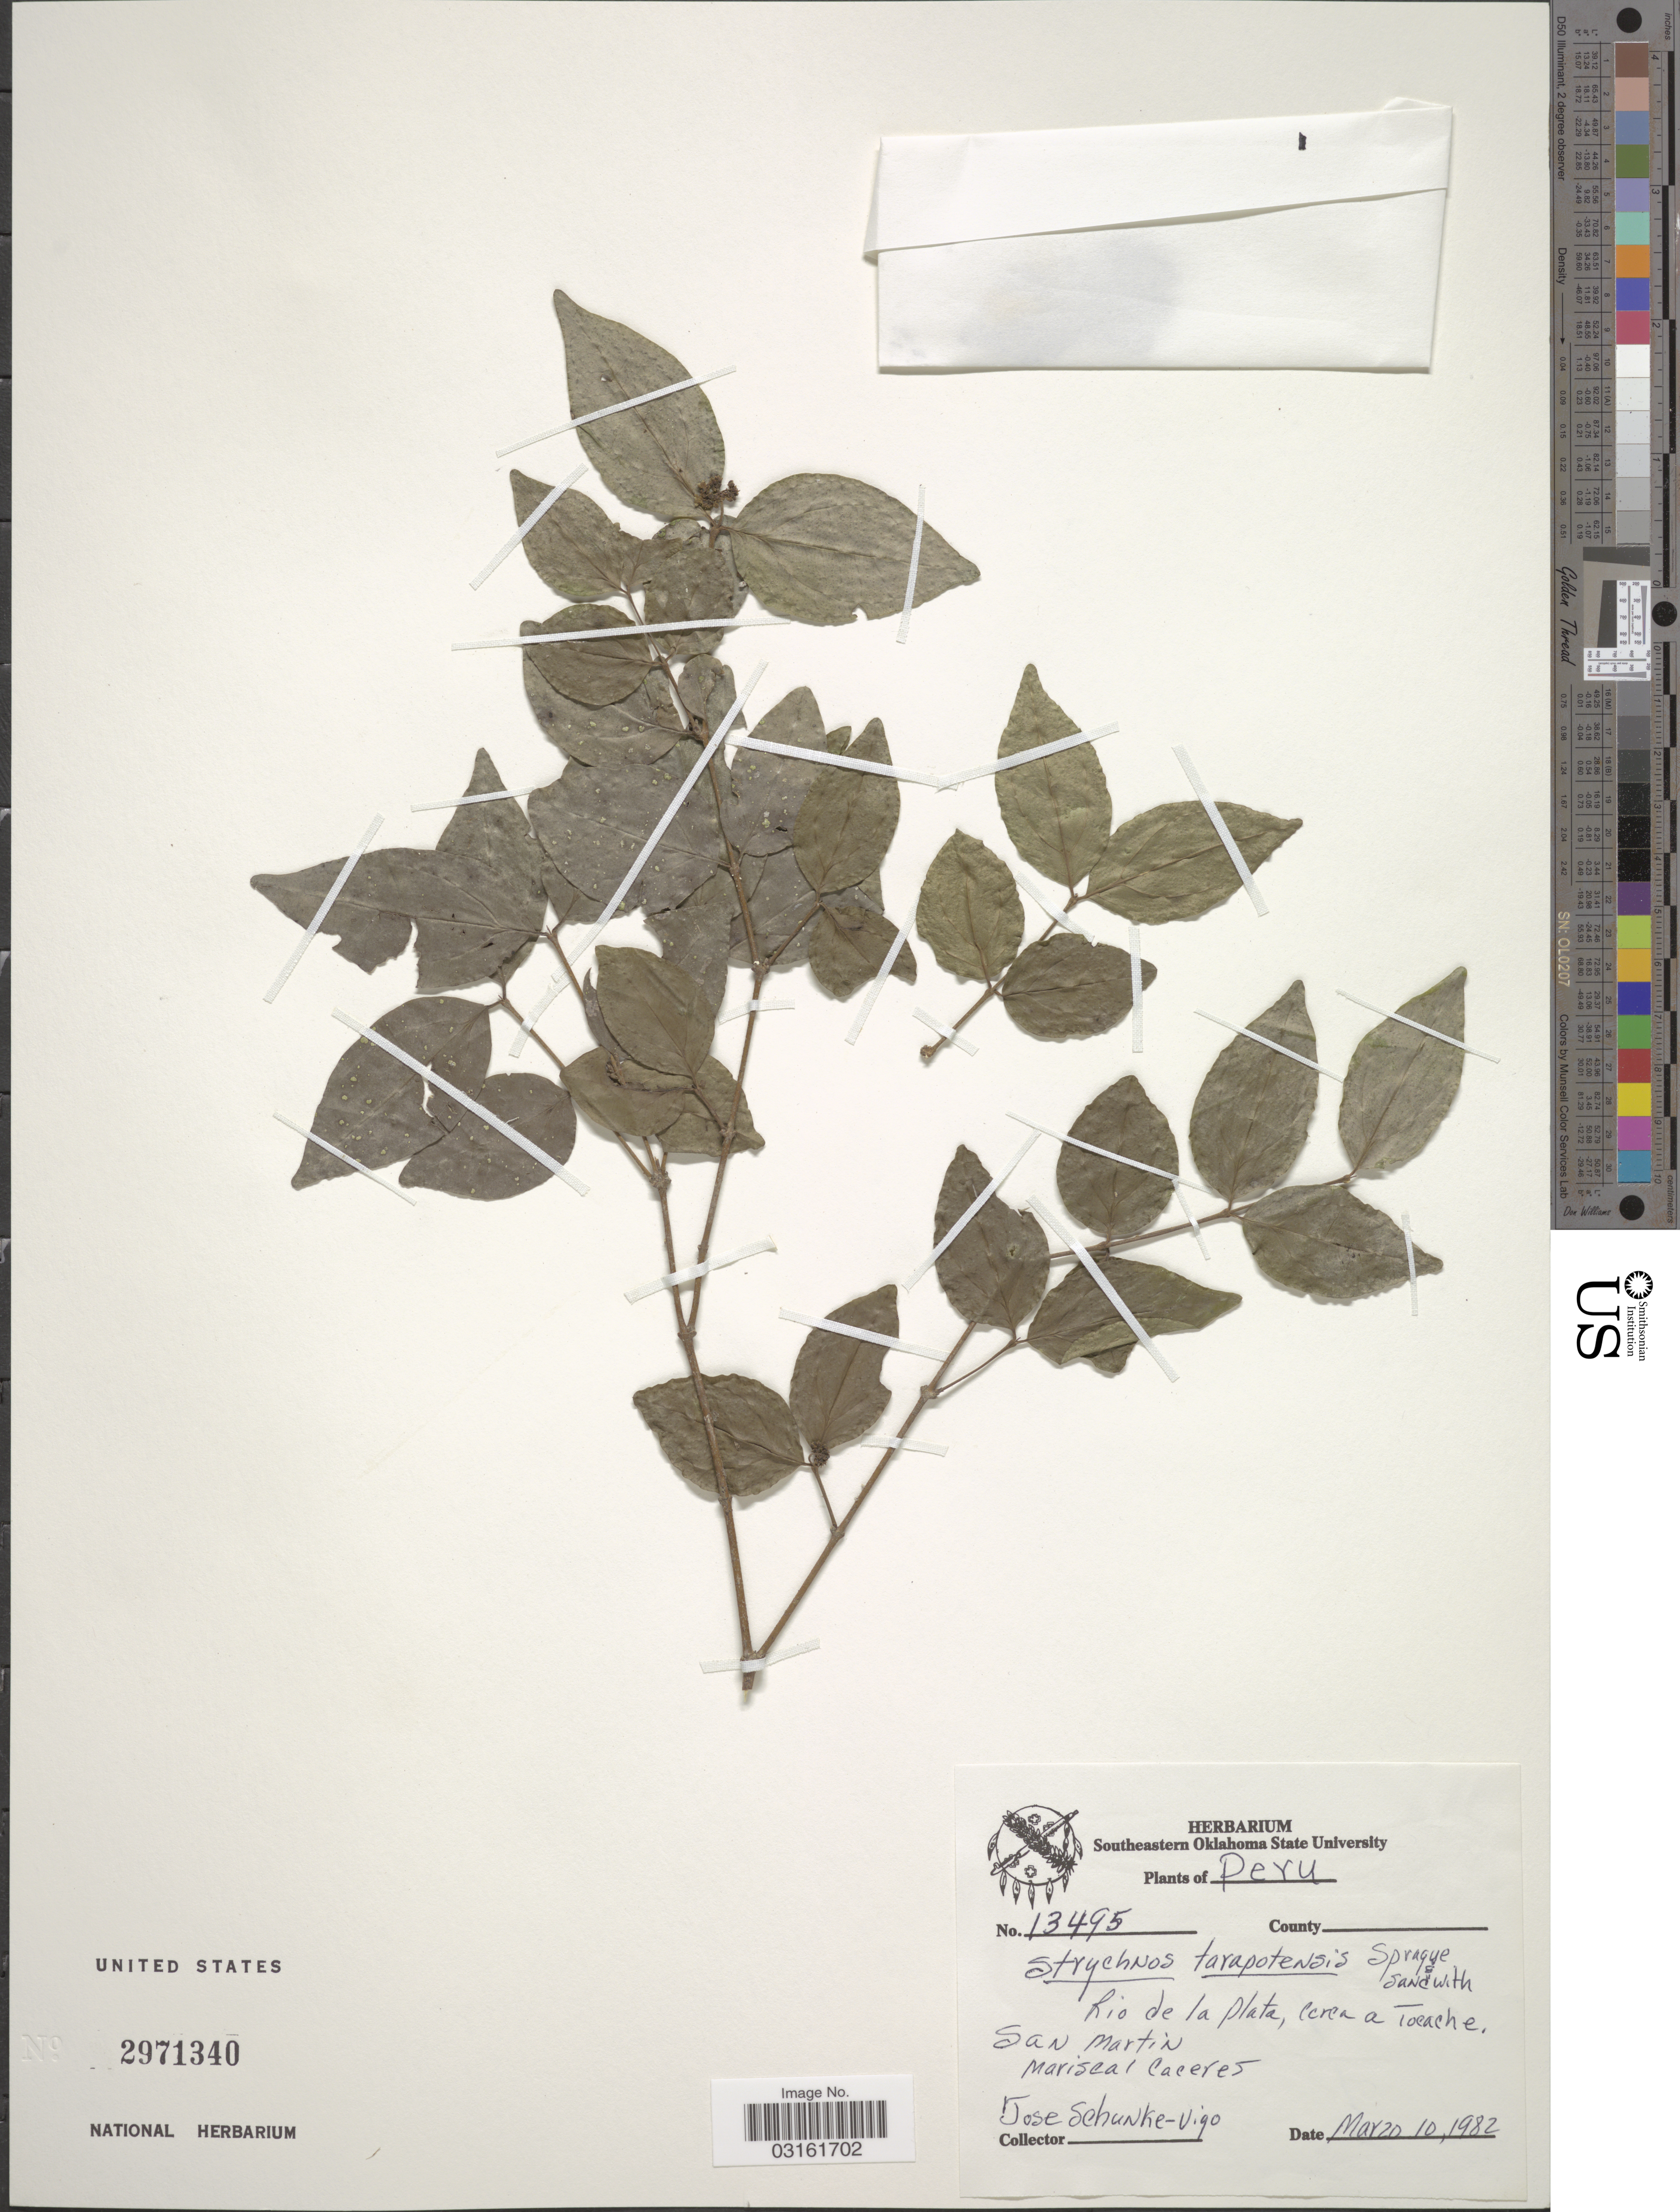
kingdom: Plantae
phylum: Tracheophyta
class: Magnoliopsida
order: Gentianales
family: Loganiaceae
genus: Strychnos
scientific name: Strychnos tarapotensis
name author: Sprague & Sandwith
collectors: J. Schunke Vigo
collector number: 13495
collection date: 1982-03-10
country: Peru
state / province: San Martín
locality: Rio de la plata, cerca a Tocache, Mariscal Caceres.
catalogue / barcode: US 2971340